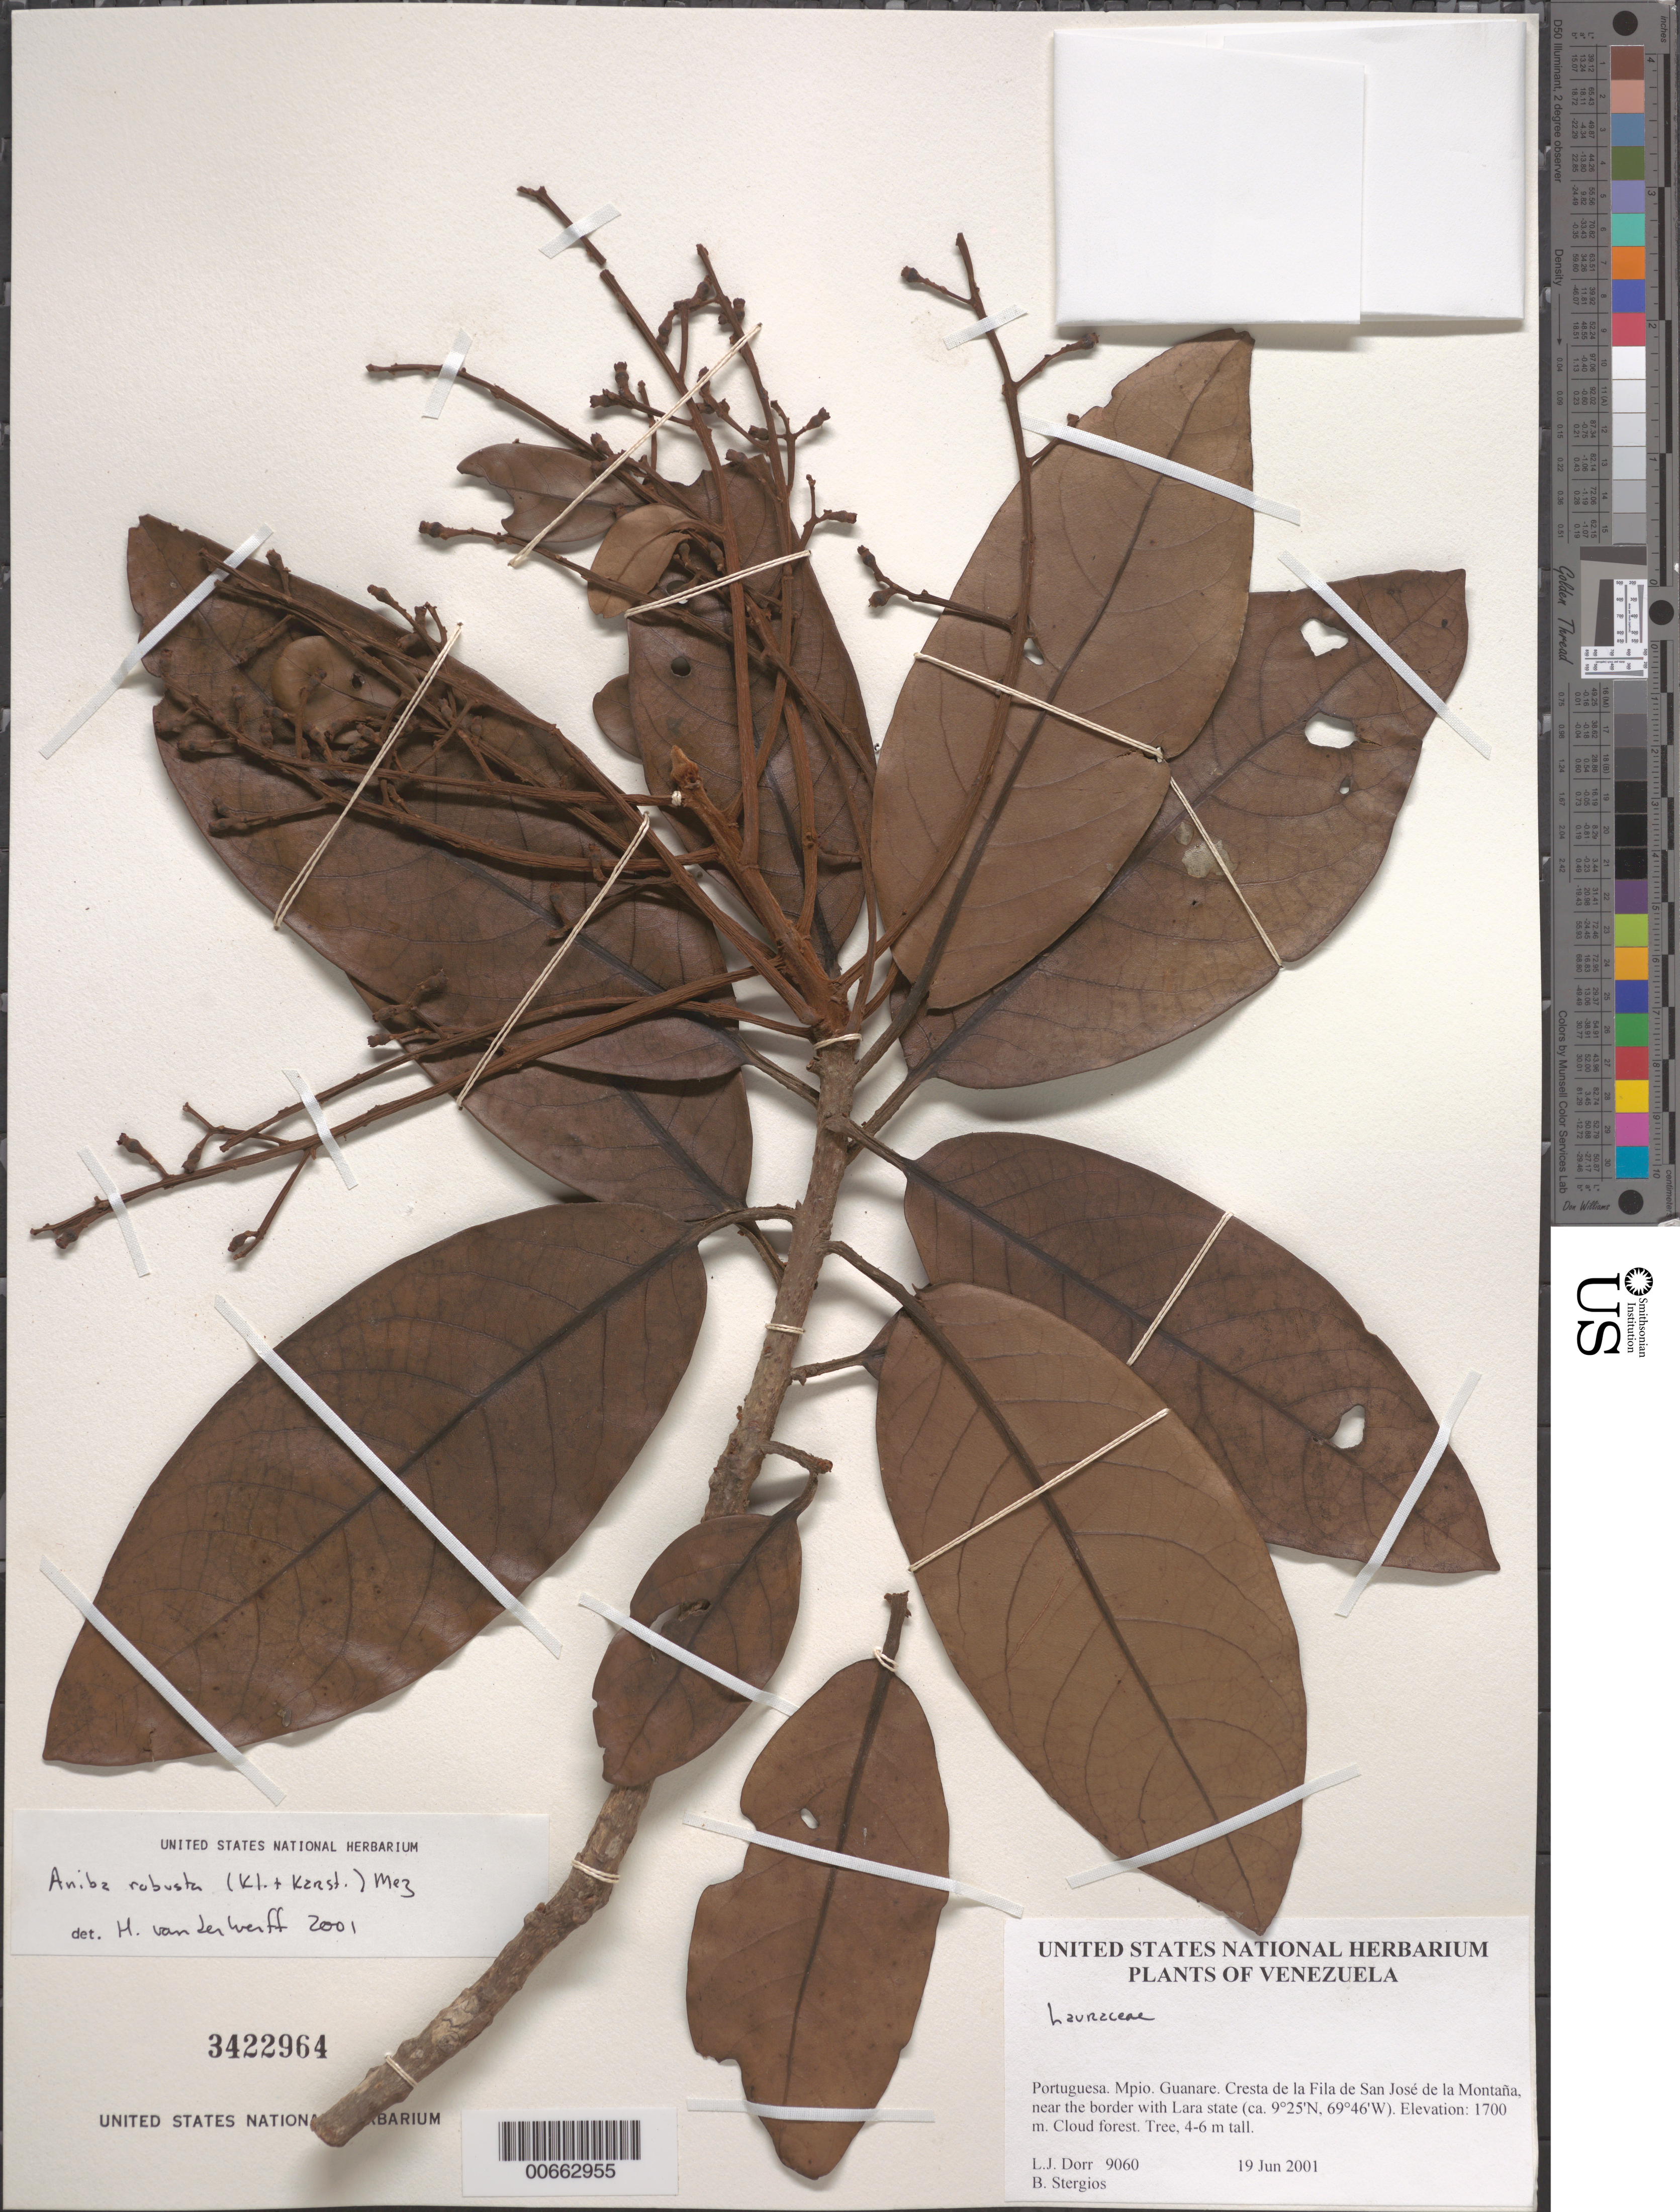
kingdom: Plantae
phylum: Tracheophyta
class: Magnoliopsida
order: Laurales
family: Lauraceae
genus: Aniba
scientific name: Aniba robusta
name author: (Klotzsch & H. Karst.) Mez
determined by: van der Werff, H., (MO), Missouri Botanical Garden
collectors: L. J. Dorr & B. G. Stergios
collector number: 9060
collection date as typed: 19 Jun 2001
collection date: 2001-06-19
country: Venezuela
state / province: Portuguesa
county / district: Guanare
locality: Cresta de la Fila de San José de la Montaña, near the border with Lara state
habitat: Cloud forest.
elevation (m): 1700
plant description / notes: CTES, F, K, MO, NY, PORT, US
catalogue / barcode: US 3422964